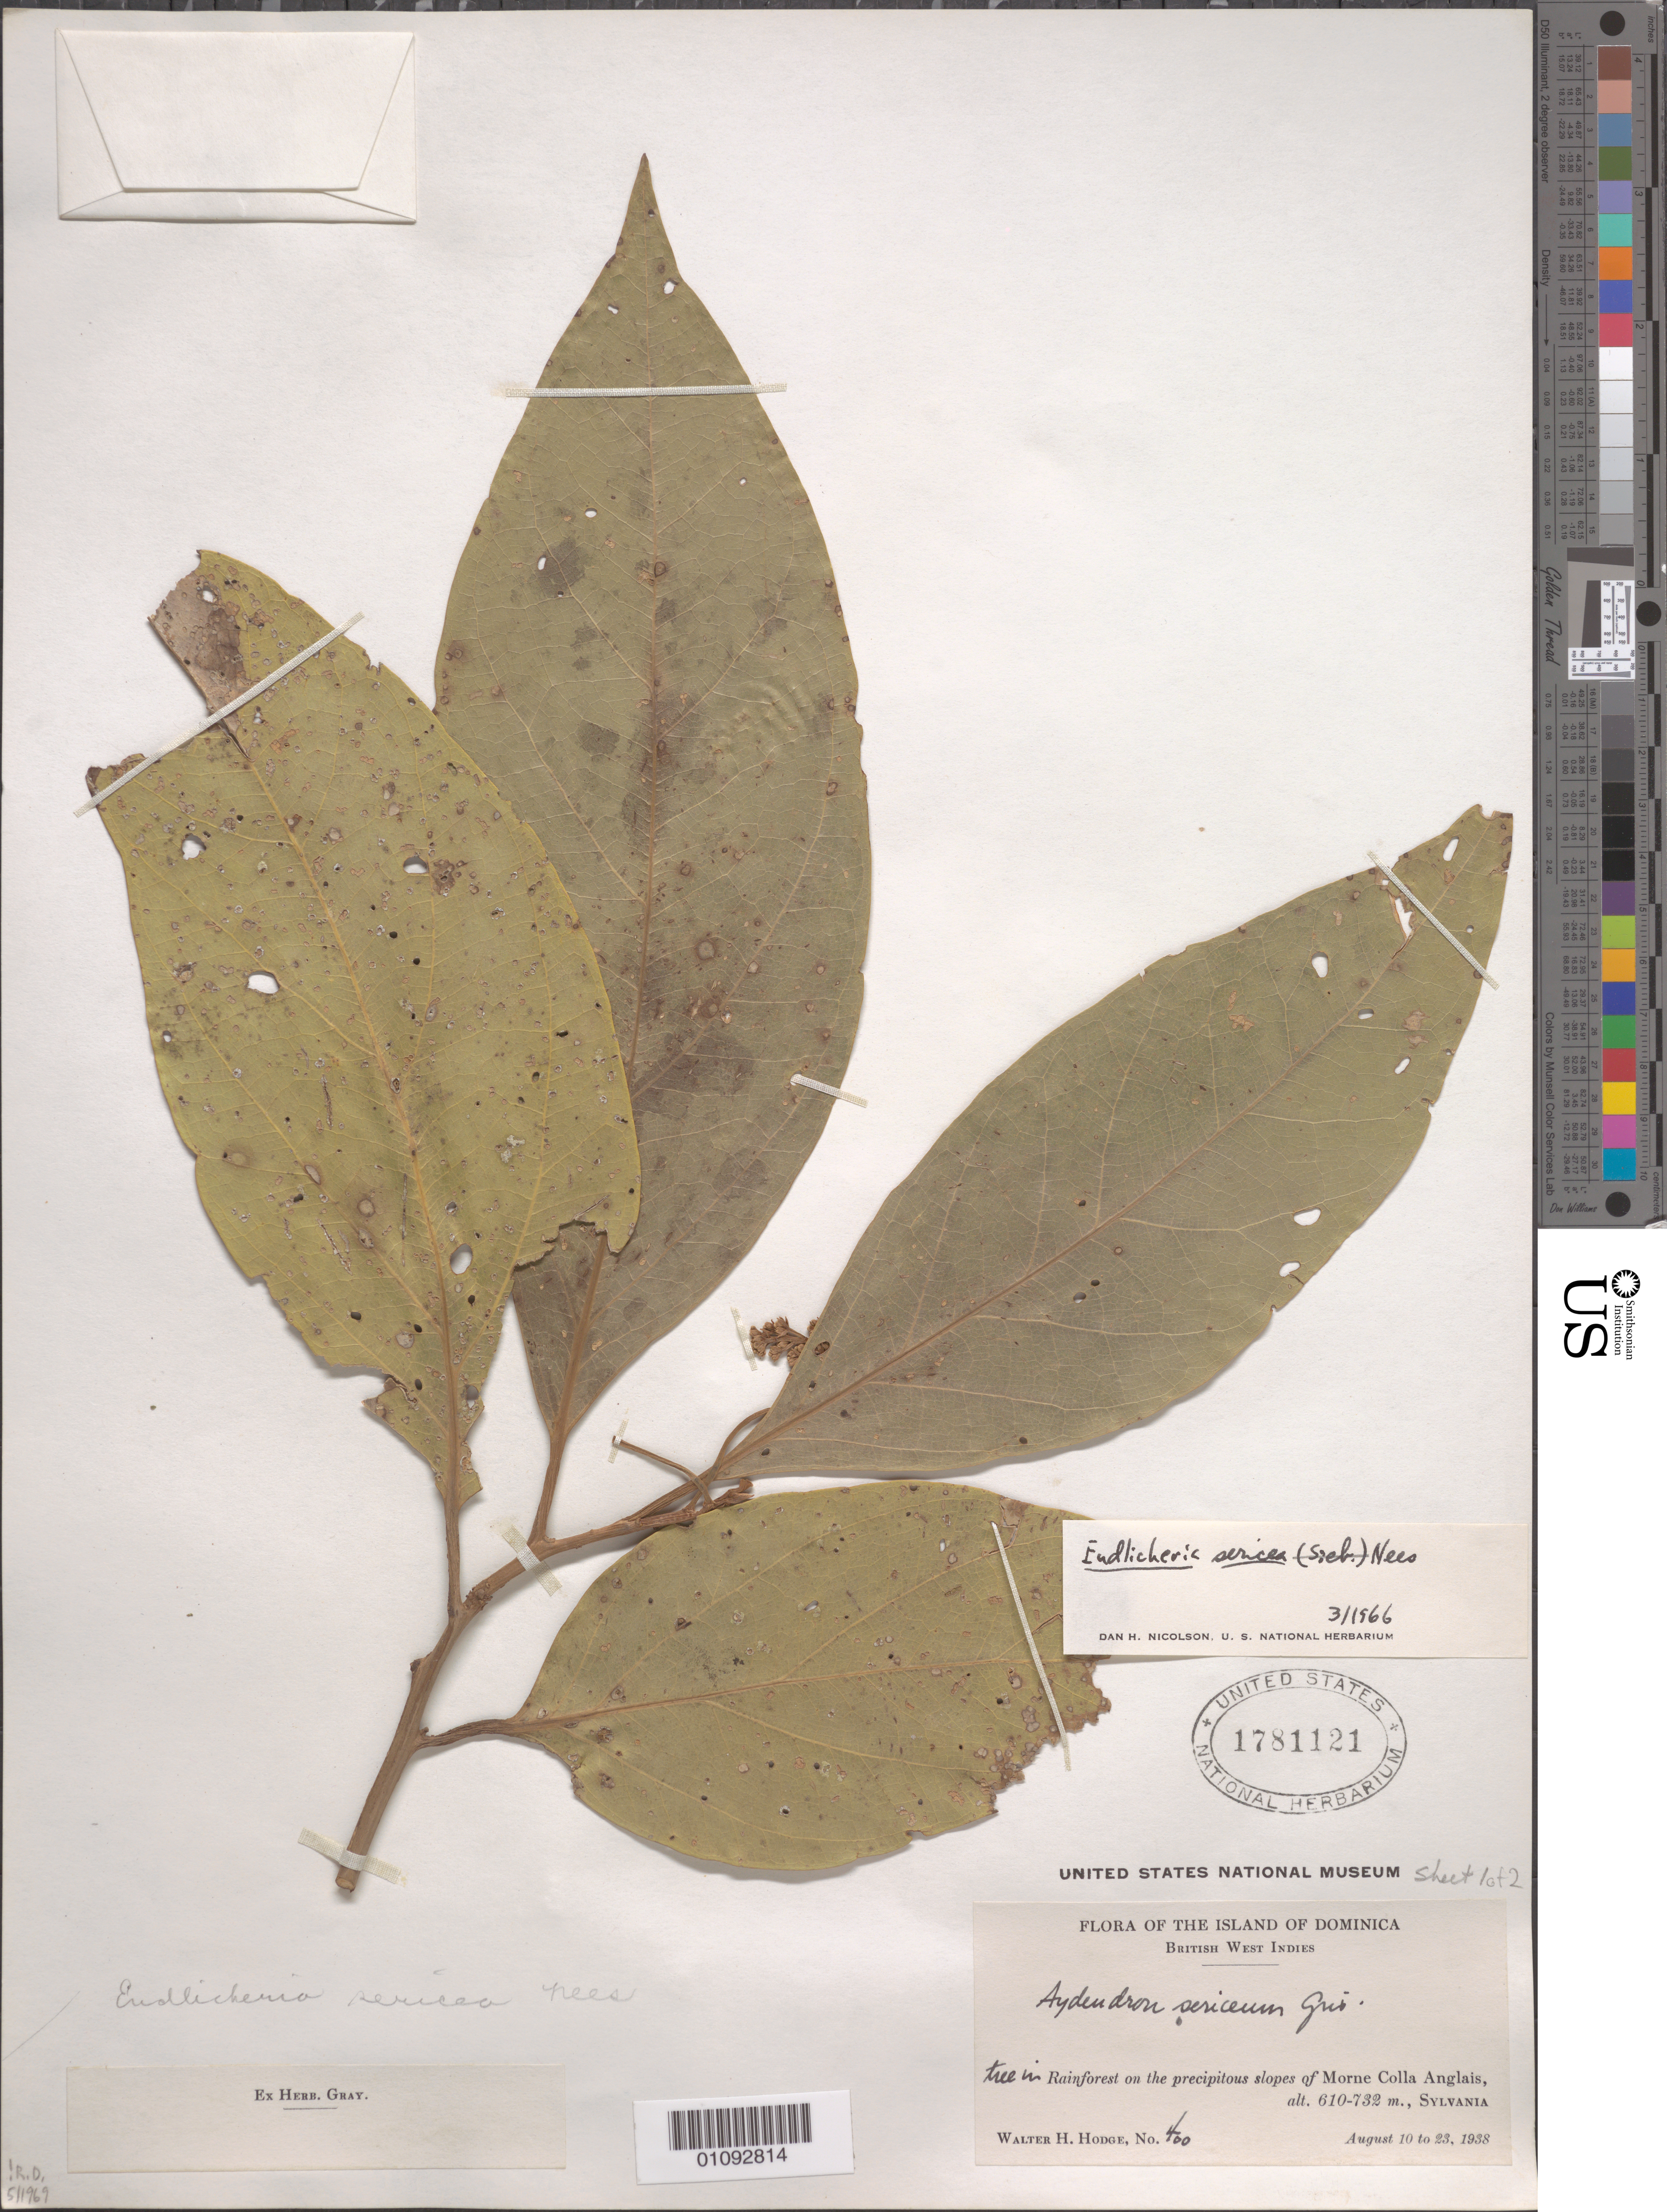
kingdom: Plantae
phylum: Tracheophyta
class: Magnoliopsida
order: Laurales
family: Lauraceae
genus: Endlicheria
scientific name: Endlicheria sericea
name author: Nees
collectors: W. Hodge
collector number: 400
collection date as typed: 10 Aug 1938 to 23 Aug 1938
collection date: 1938-08-10/1938-08-23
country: Dominica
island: Dominica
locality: Rainforest on the slopes of Morne Colla Anglais.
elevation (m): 610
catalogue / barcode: US 1781121